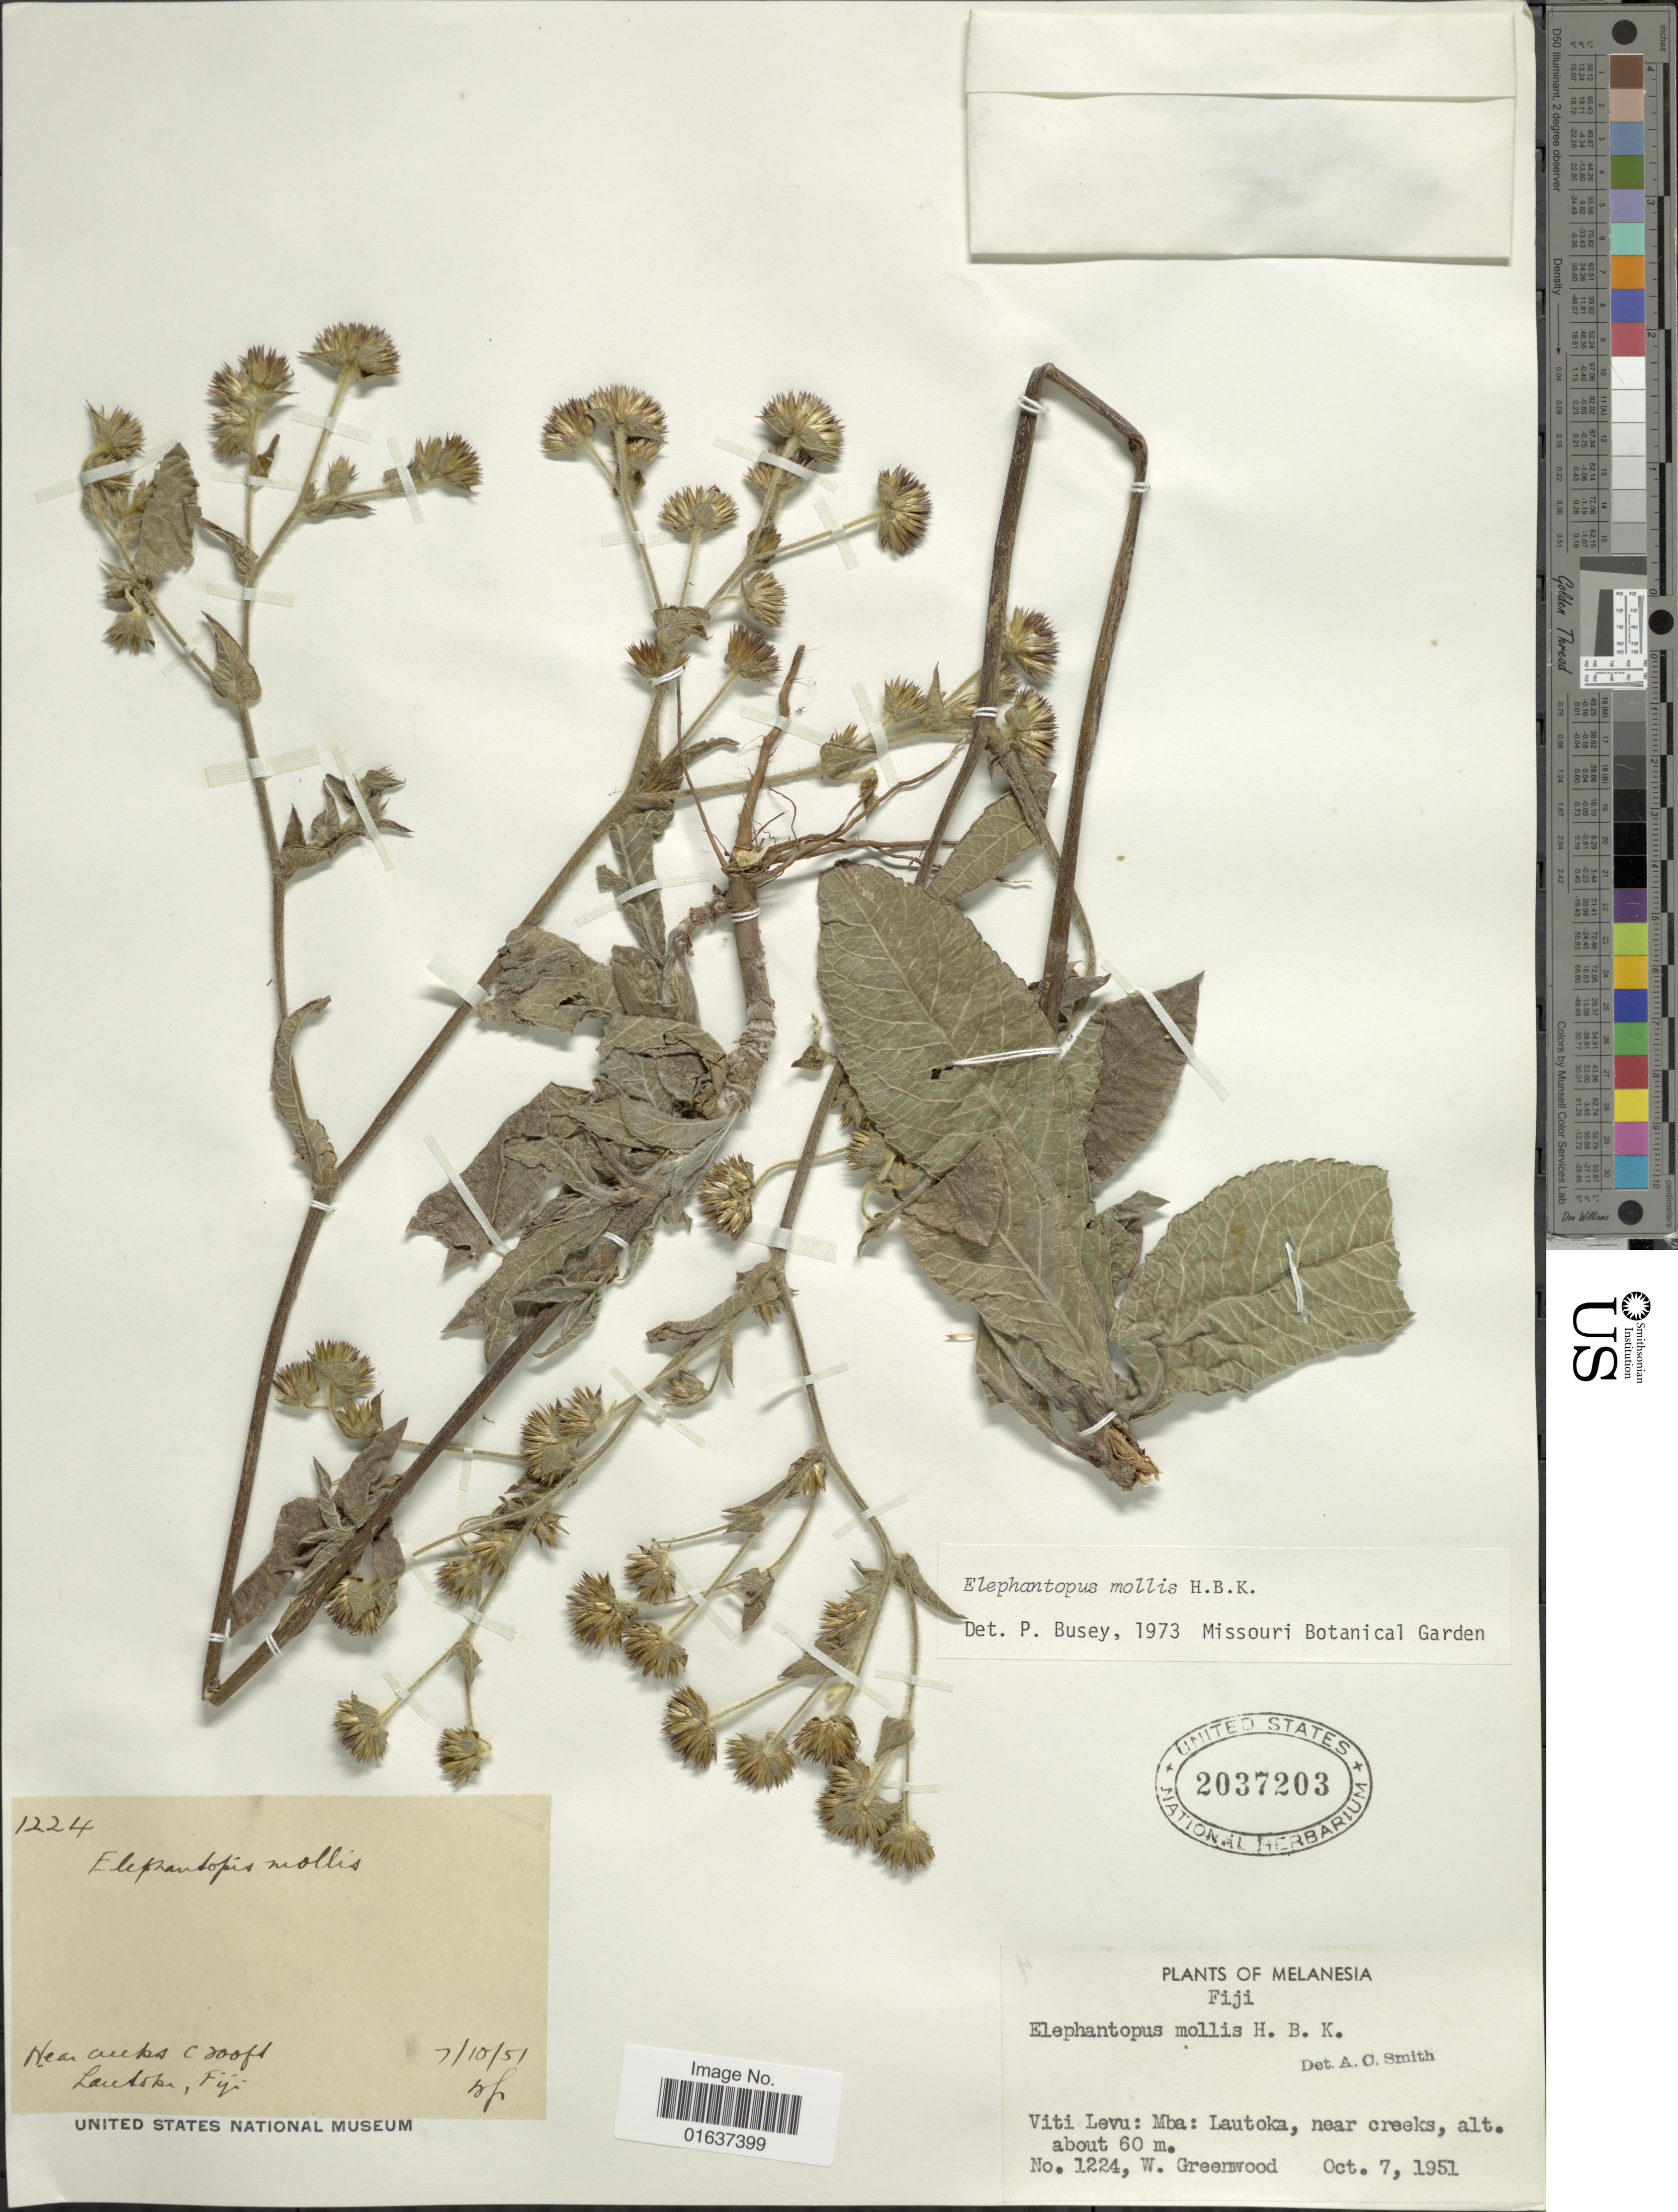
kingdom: Plantae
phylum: Tracheophyta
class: Magnoliopsida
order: Asterales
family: Asteraceae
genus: Elephantopus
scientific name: Elephantopus mollis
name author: Kunth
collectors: W. Greenwood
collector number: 1224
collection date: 1951-10-07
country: Fiji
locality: Melanesia, Viti Levu: Mba: Lautoka, near creaks, near cups [interpreted]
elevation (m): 60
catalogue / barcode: US 2037203